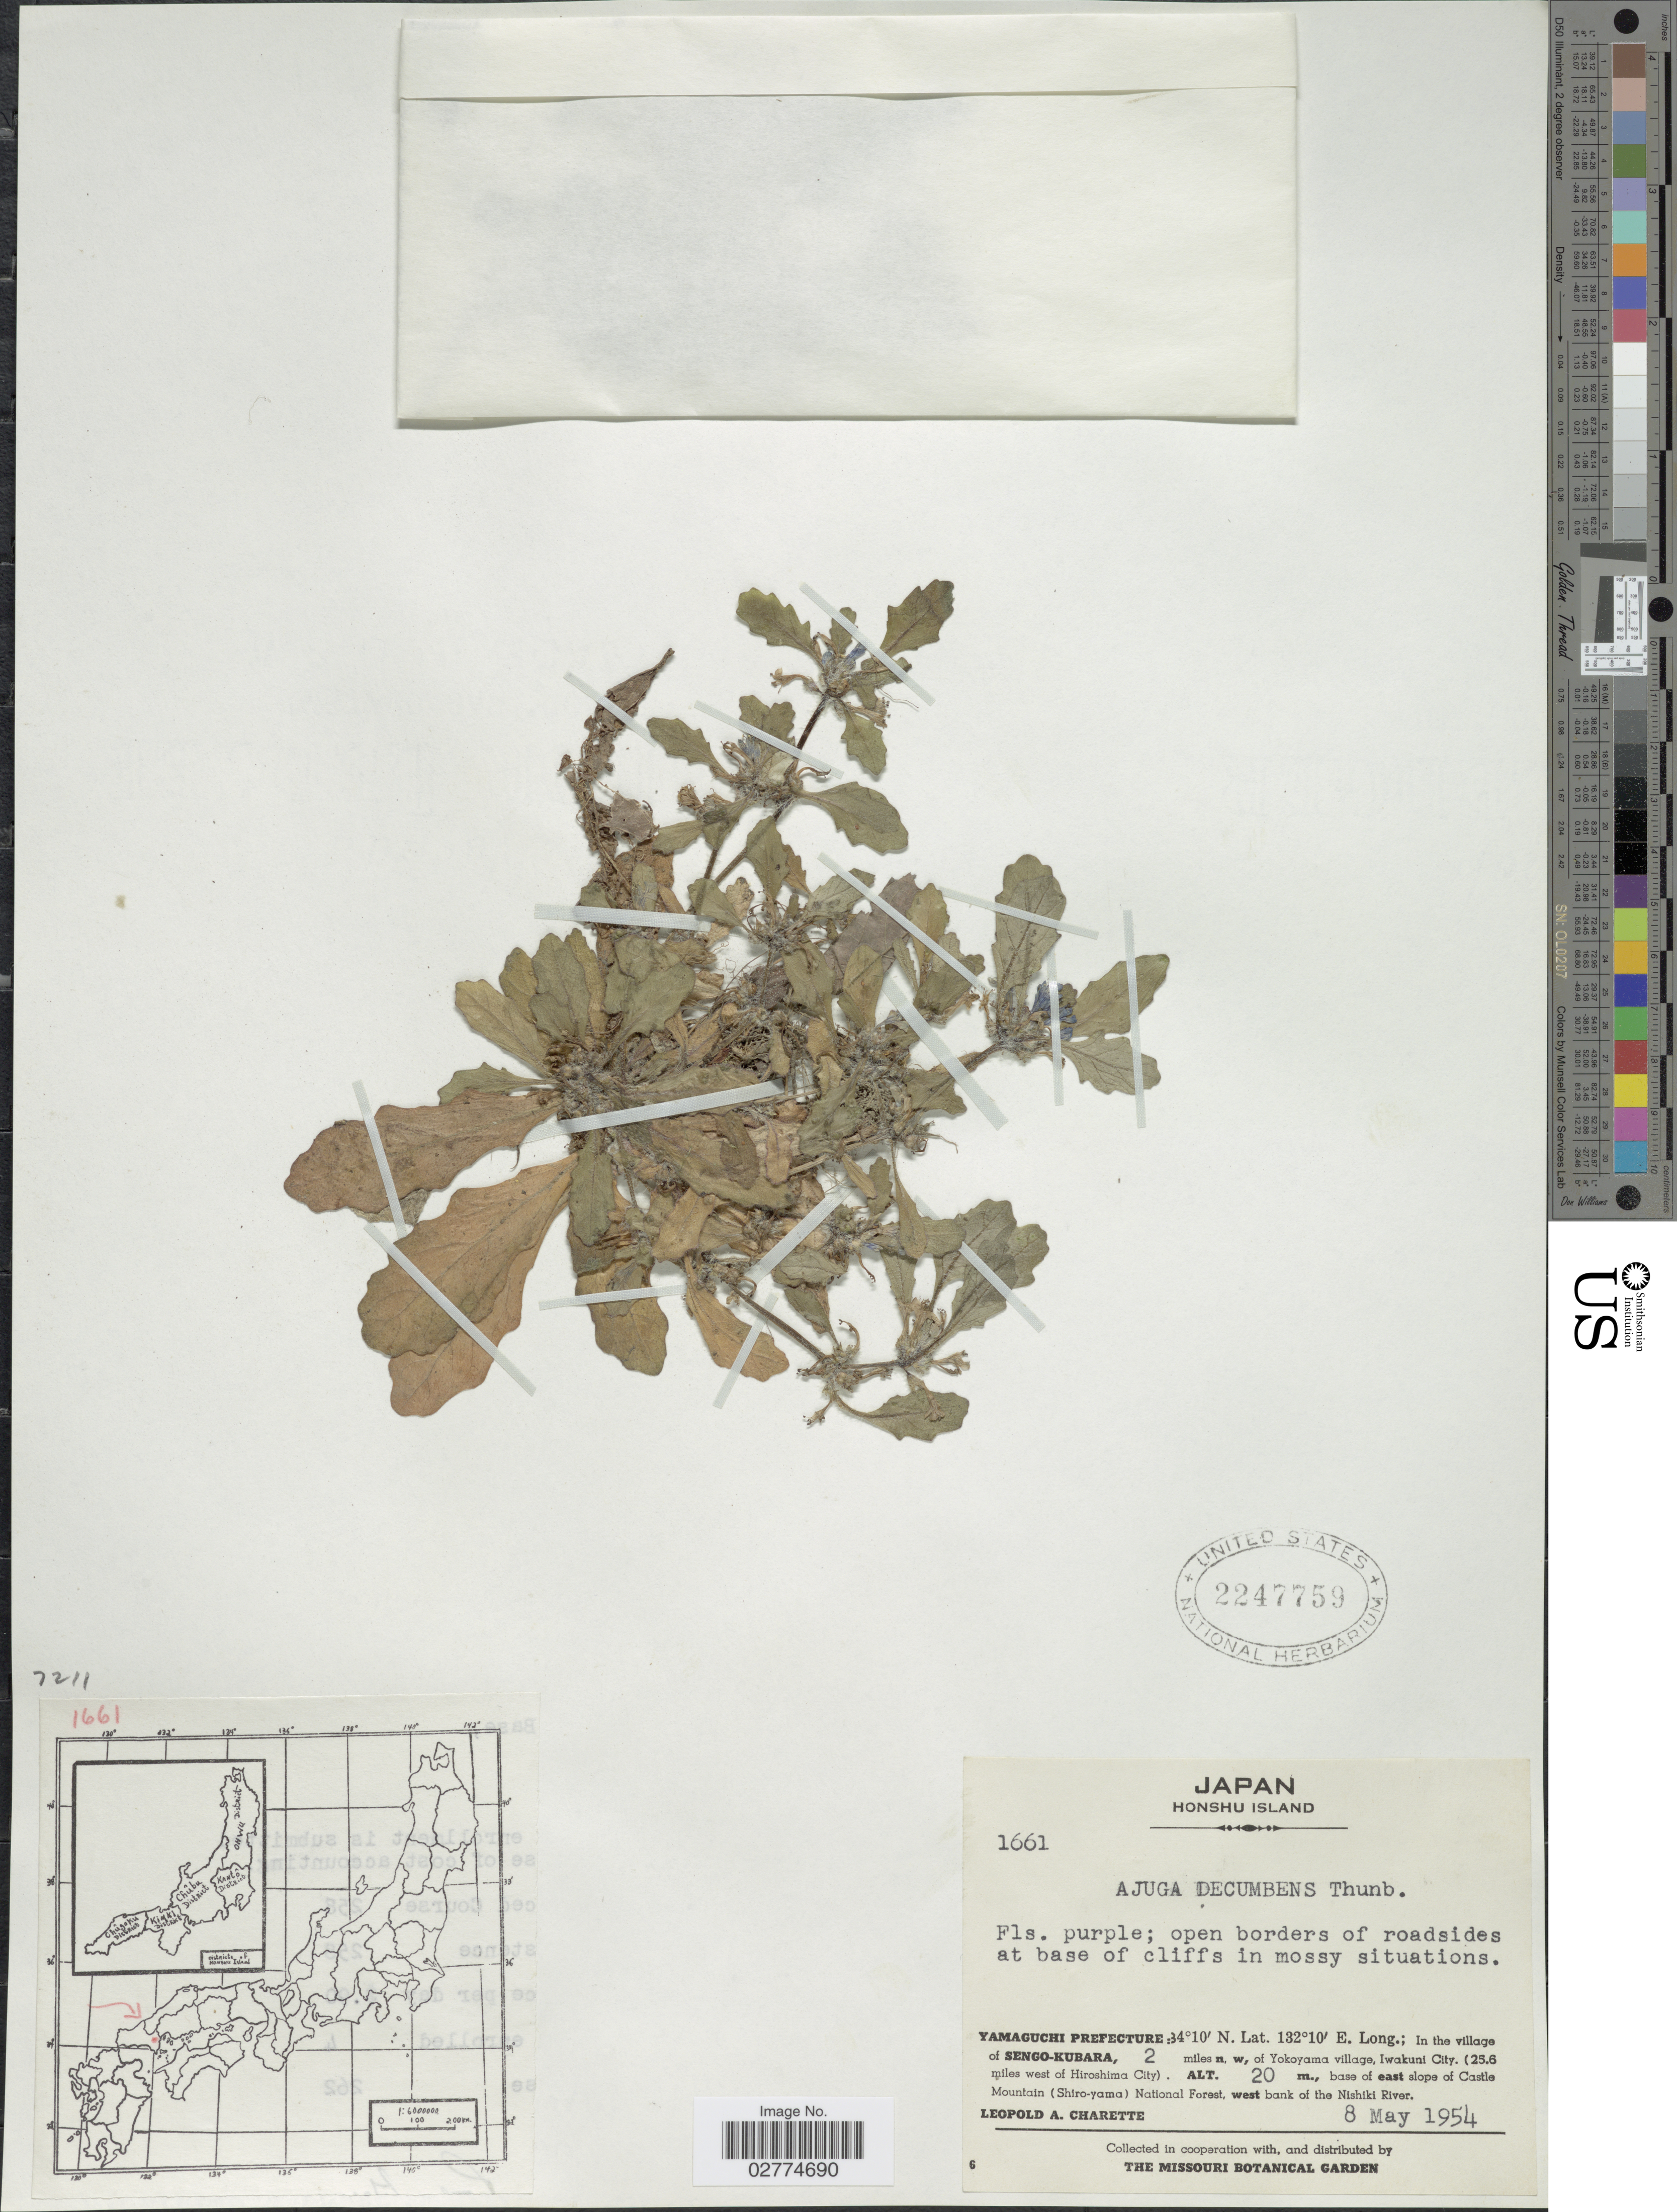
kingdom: Plantae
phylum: Tracheophyta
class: Magnoliopsida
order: Lamiales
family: Lamiaceae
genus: Ajuga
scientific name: Ajuga decumbens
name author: Thunb.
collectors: L. A. Charette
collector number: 1661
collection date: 1954-05-08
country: Japan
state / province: Yamaguti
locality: Honshu Island, Yamaguchi Prefecture: in the village of Sengo-Kubara, 2 miles n.w., of Yokoyama village, Iwakuni City (25.6 miles west of Hiroshima City), base of east slope of Castle Mountain (Shiro-yama) National Forest, west bank of the Nishiki River.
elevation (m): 20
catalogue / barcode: US 2247759